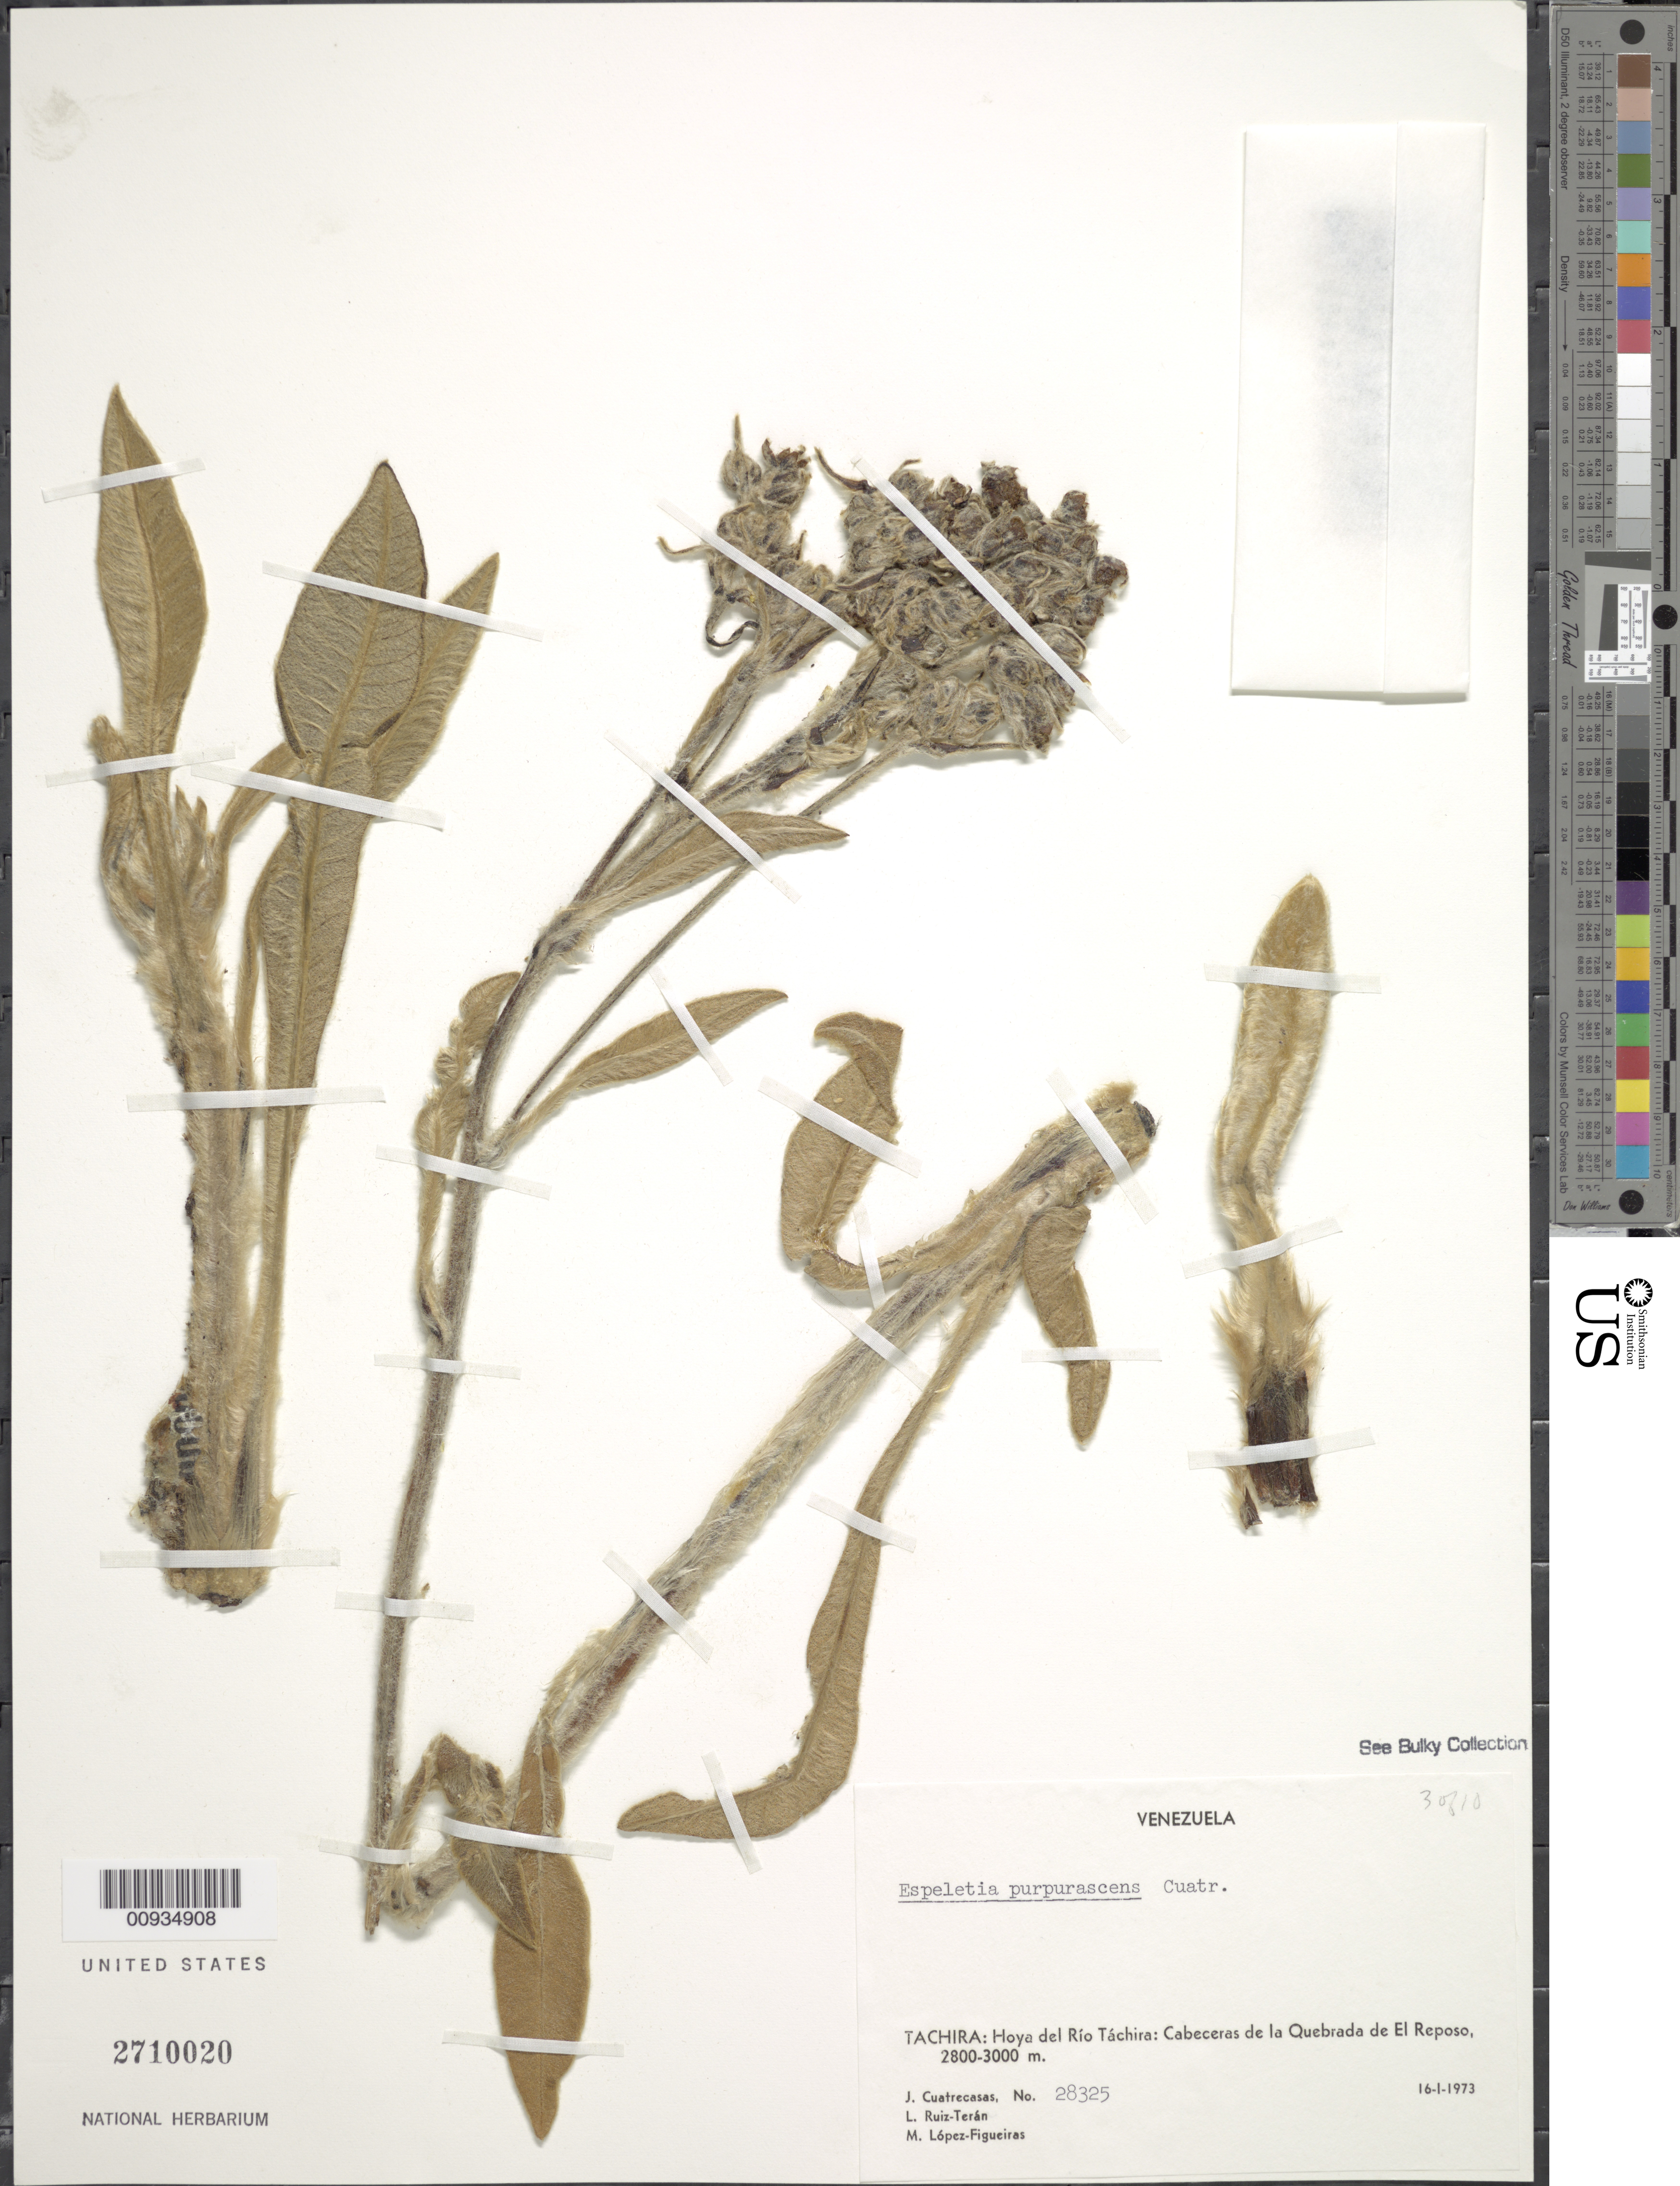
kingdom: Plantae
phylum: Tracheophyta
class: Magnoliopsida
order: Asterales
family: Asteraceae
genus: Espeletiopsis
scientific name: Espeletiopsis purpurascens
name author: (Cuatrec.) Cuatrec.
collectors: J. Cuatrecasas, L. E. Ruíz-Terán & M. López Figueiras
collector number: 28325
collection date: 1973-01-16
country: Venezuela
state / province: Tachira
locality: Hoya del Rio Tachira, Cabeceras de la Quebrada de El Reposo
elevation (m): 2800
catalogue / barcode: US 2710020